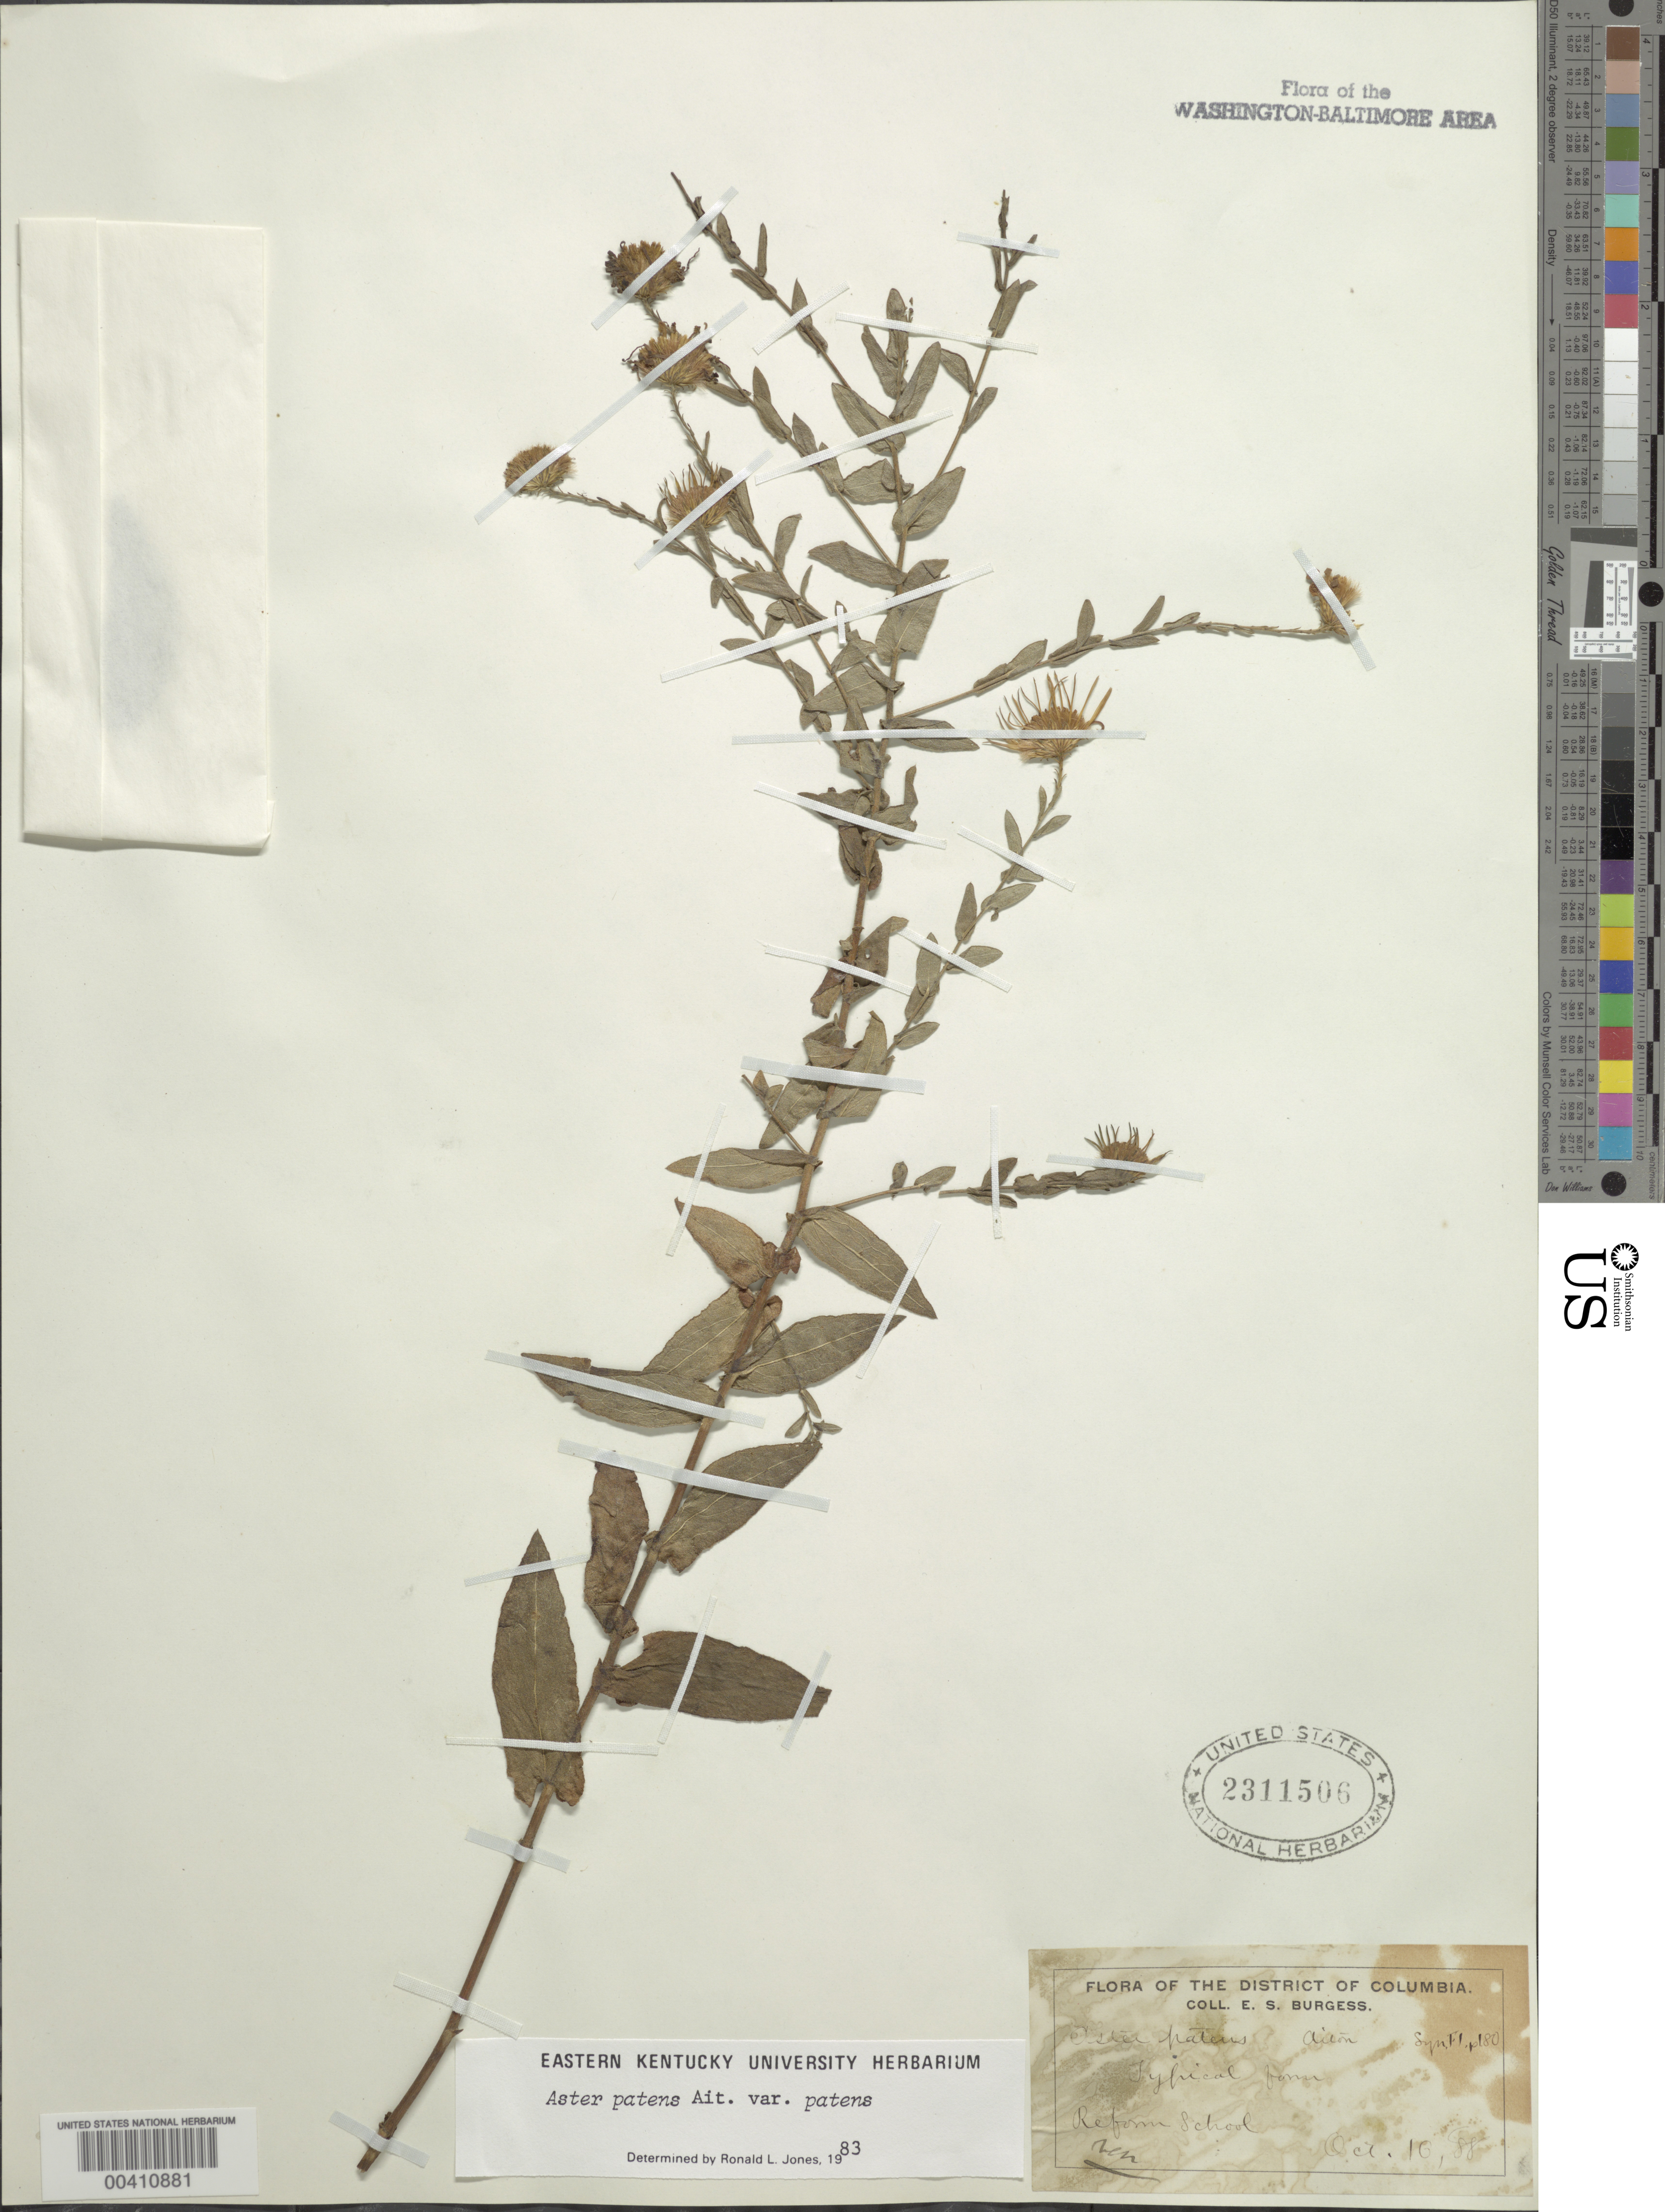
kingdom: Plantae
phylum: Tracheophyta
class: Magnoliopsida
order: Asterales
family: Asteraceae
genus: Symphyotrichum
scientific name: Symphyotrichum patens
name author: (Aiton) G.L. Nesom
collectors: E. Burgess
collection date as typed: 16 Oct 1888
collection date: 1888-10-16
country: United States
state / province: District of Columbia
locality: Reform School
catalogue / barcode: US 2311506